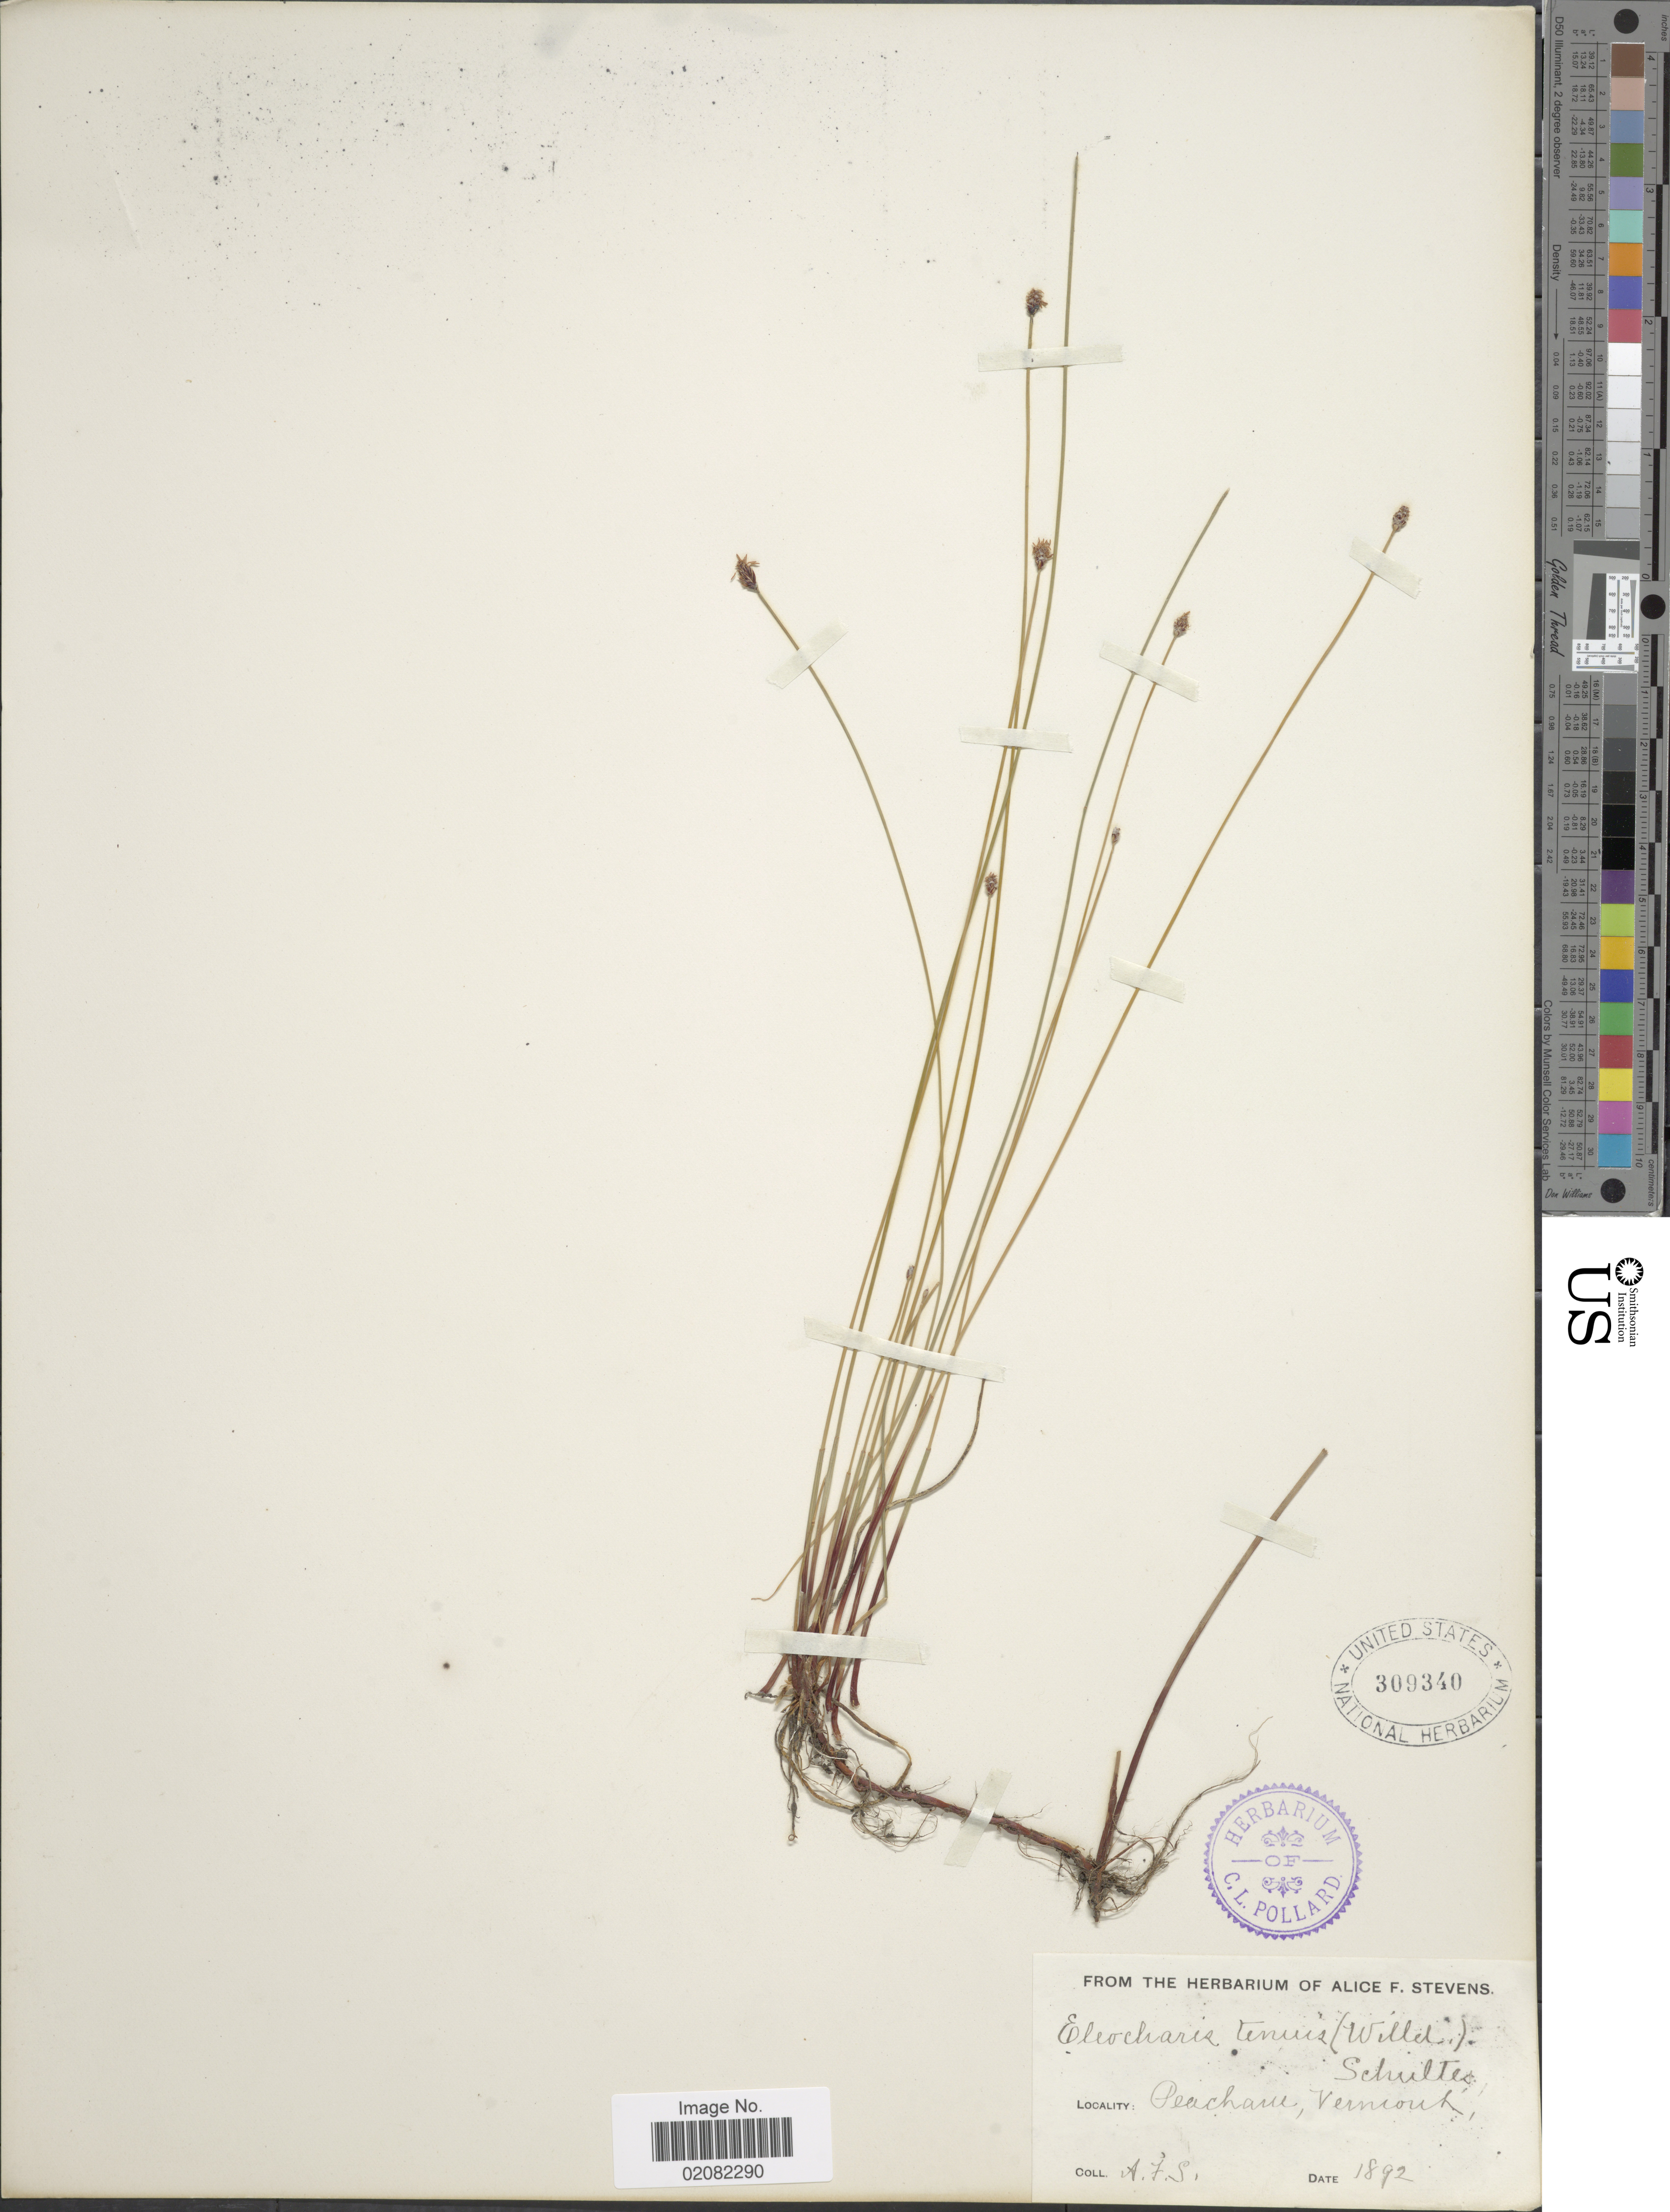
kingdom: Plantae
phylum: Tracheophyta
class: Liliopsida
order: Poales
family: Cyperaceae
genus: Eleocharis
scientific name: Eleocharis elliptica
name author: Kunth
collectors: A. Stevens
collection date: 1892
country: United States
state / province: Vermont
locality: Peacham, Vermont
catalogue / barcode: US 309340